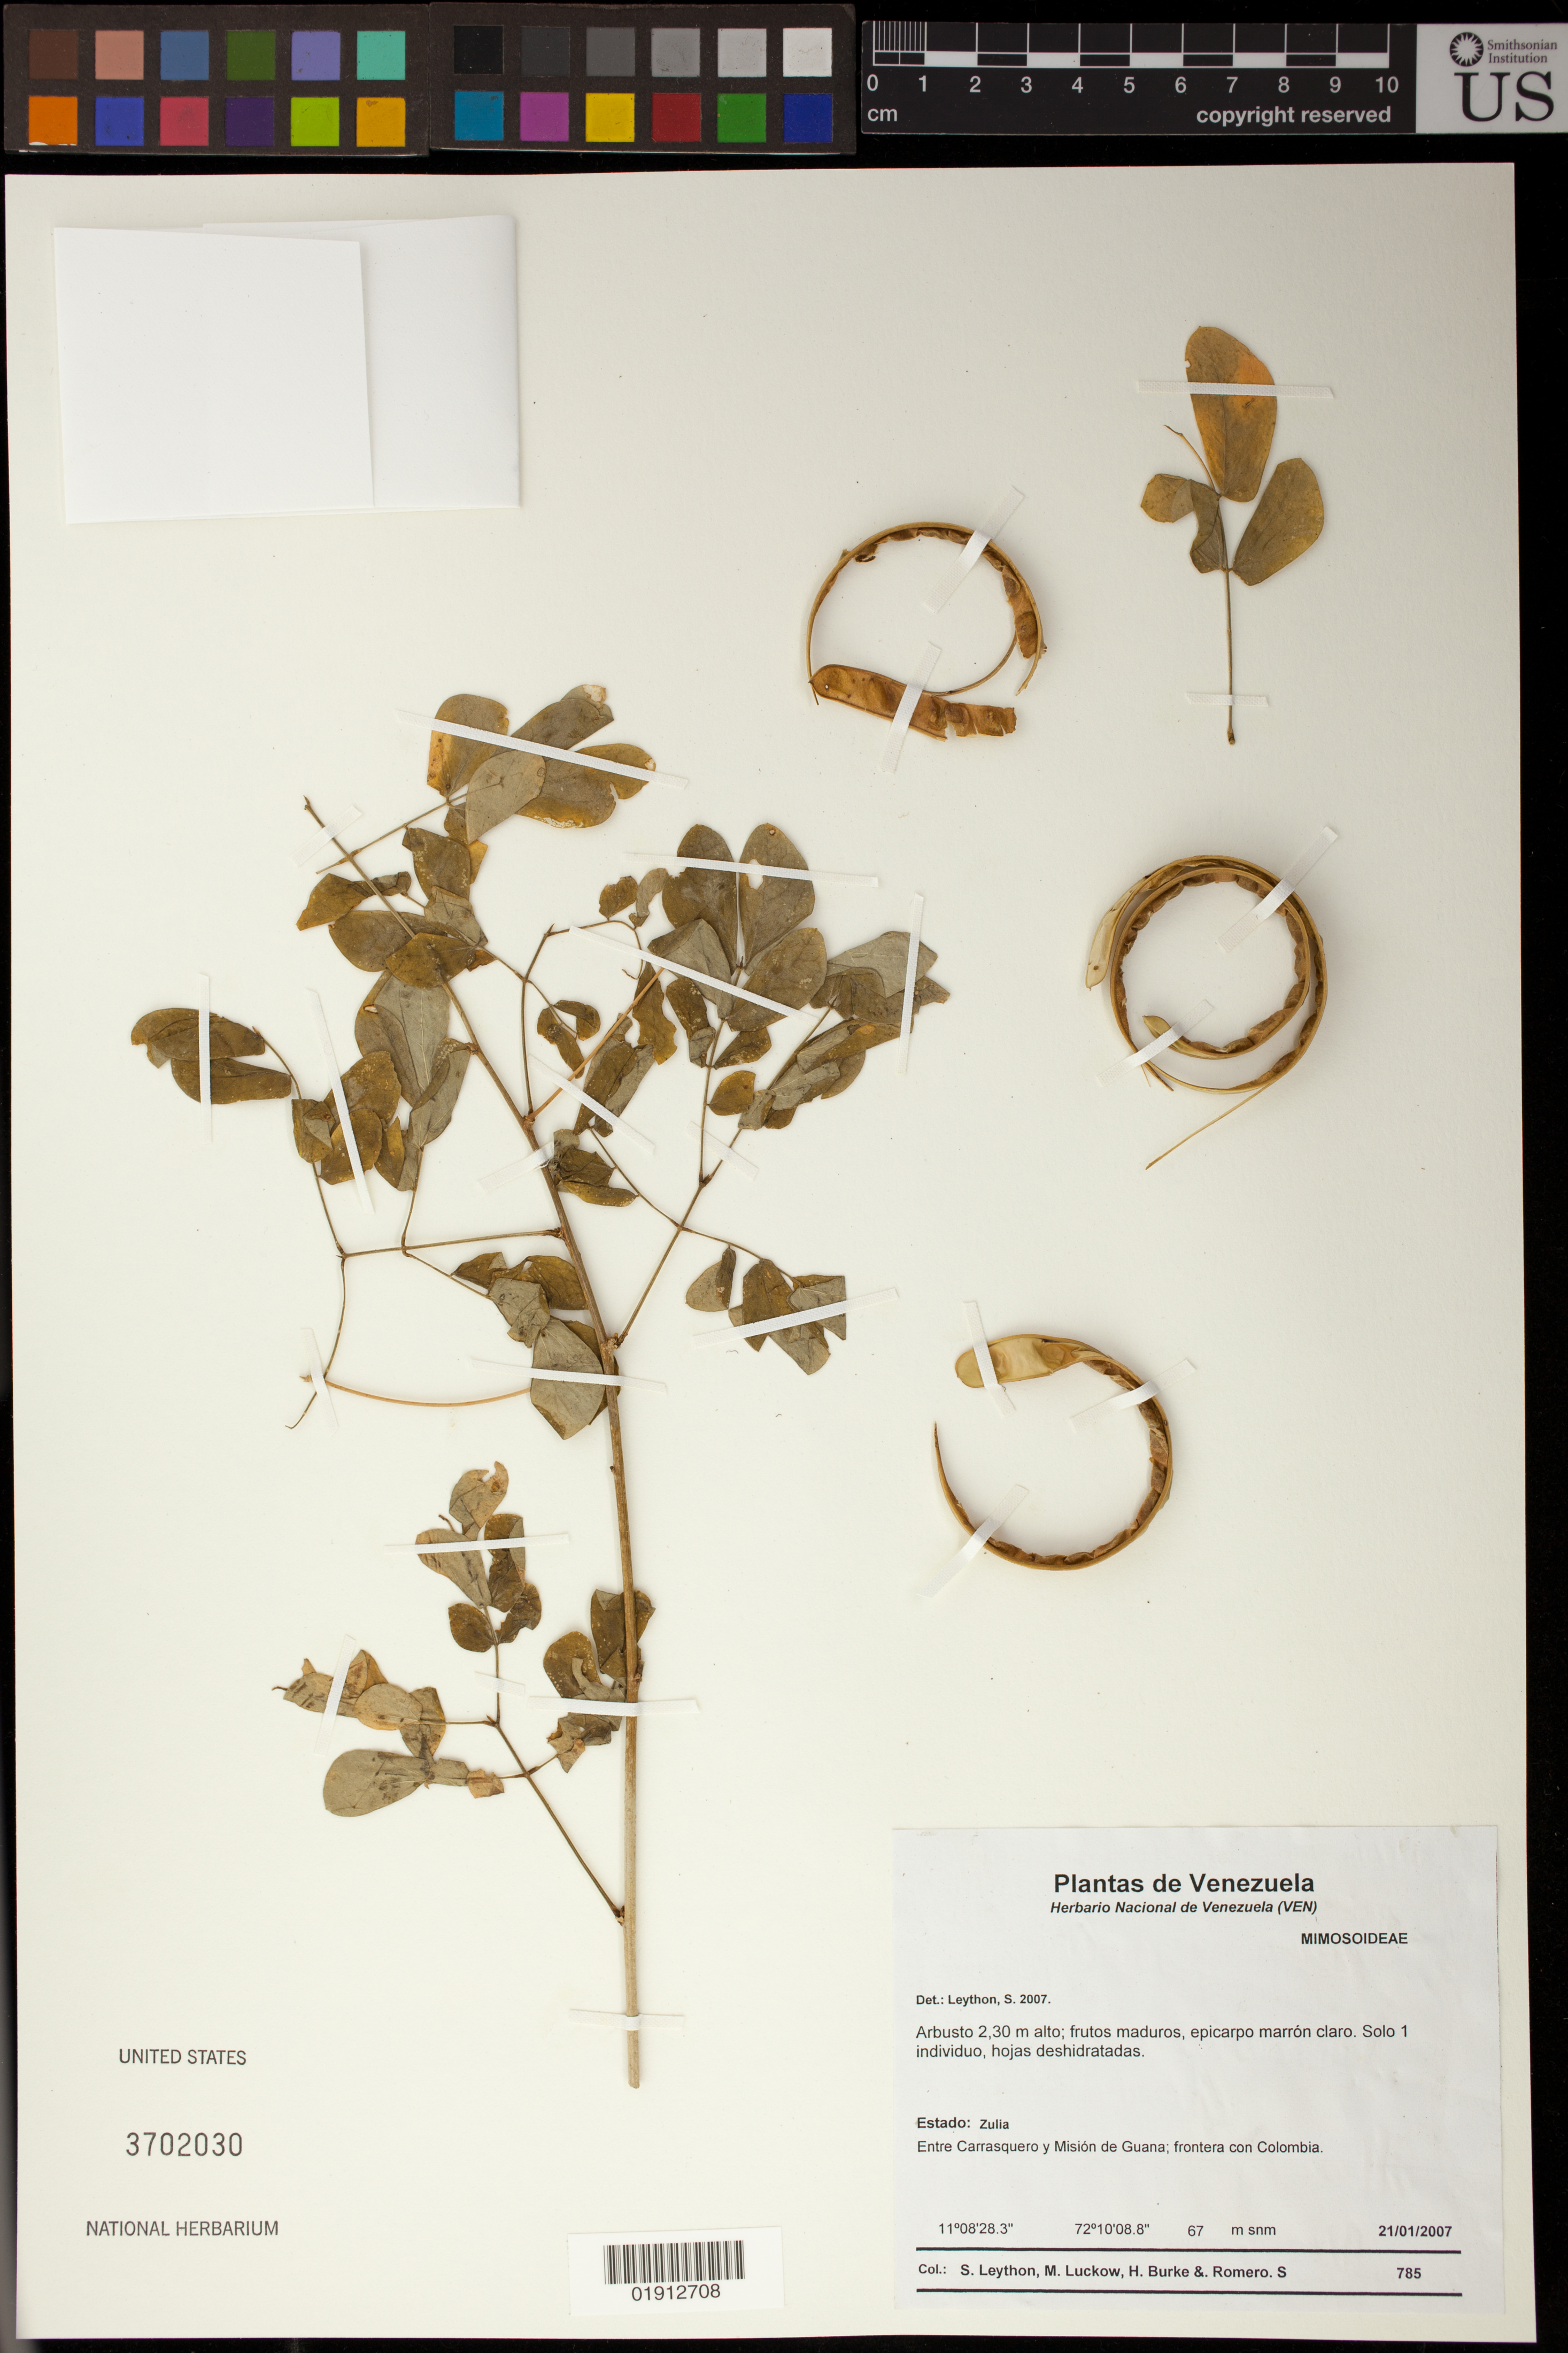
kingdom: Plantae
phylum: Tracheophyta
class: Magnoliopsida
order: Fabales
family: Fabaceae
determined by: Leython, S.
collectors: S. Leython, M. A. Luckow, H. Burke & S. Romero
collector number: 785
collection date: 2007-01-21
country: Venezuela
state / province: Zulia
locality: Entre Carrasquero y Mision de Guana; frontera con Colombia.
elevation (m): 67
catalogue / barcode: US 3702030